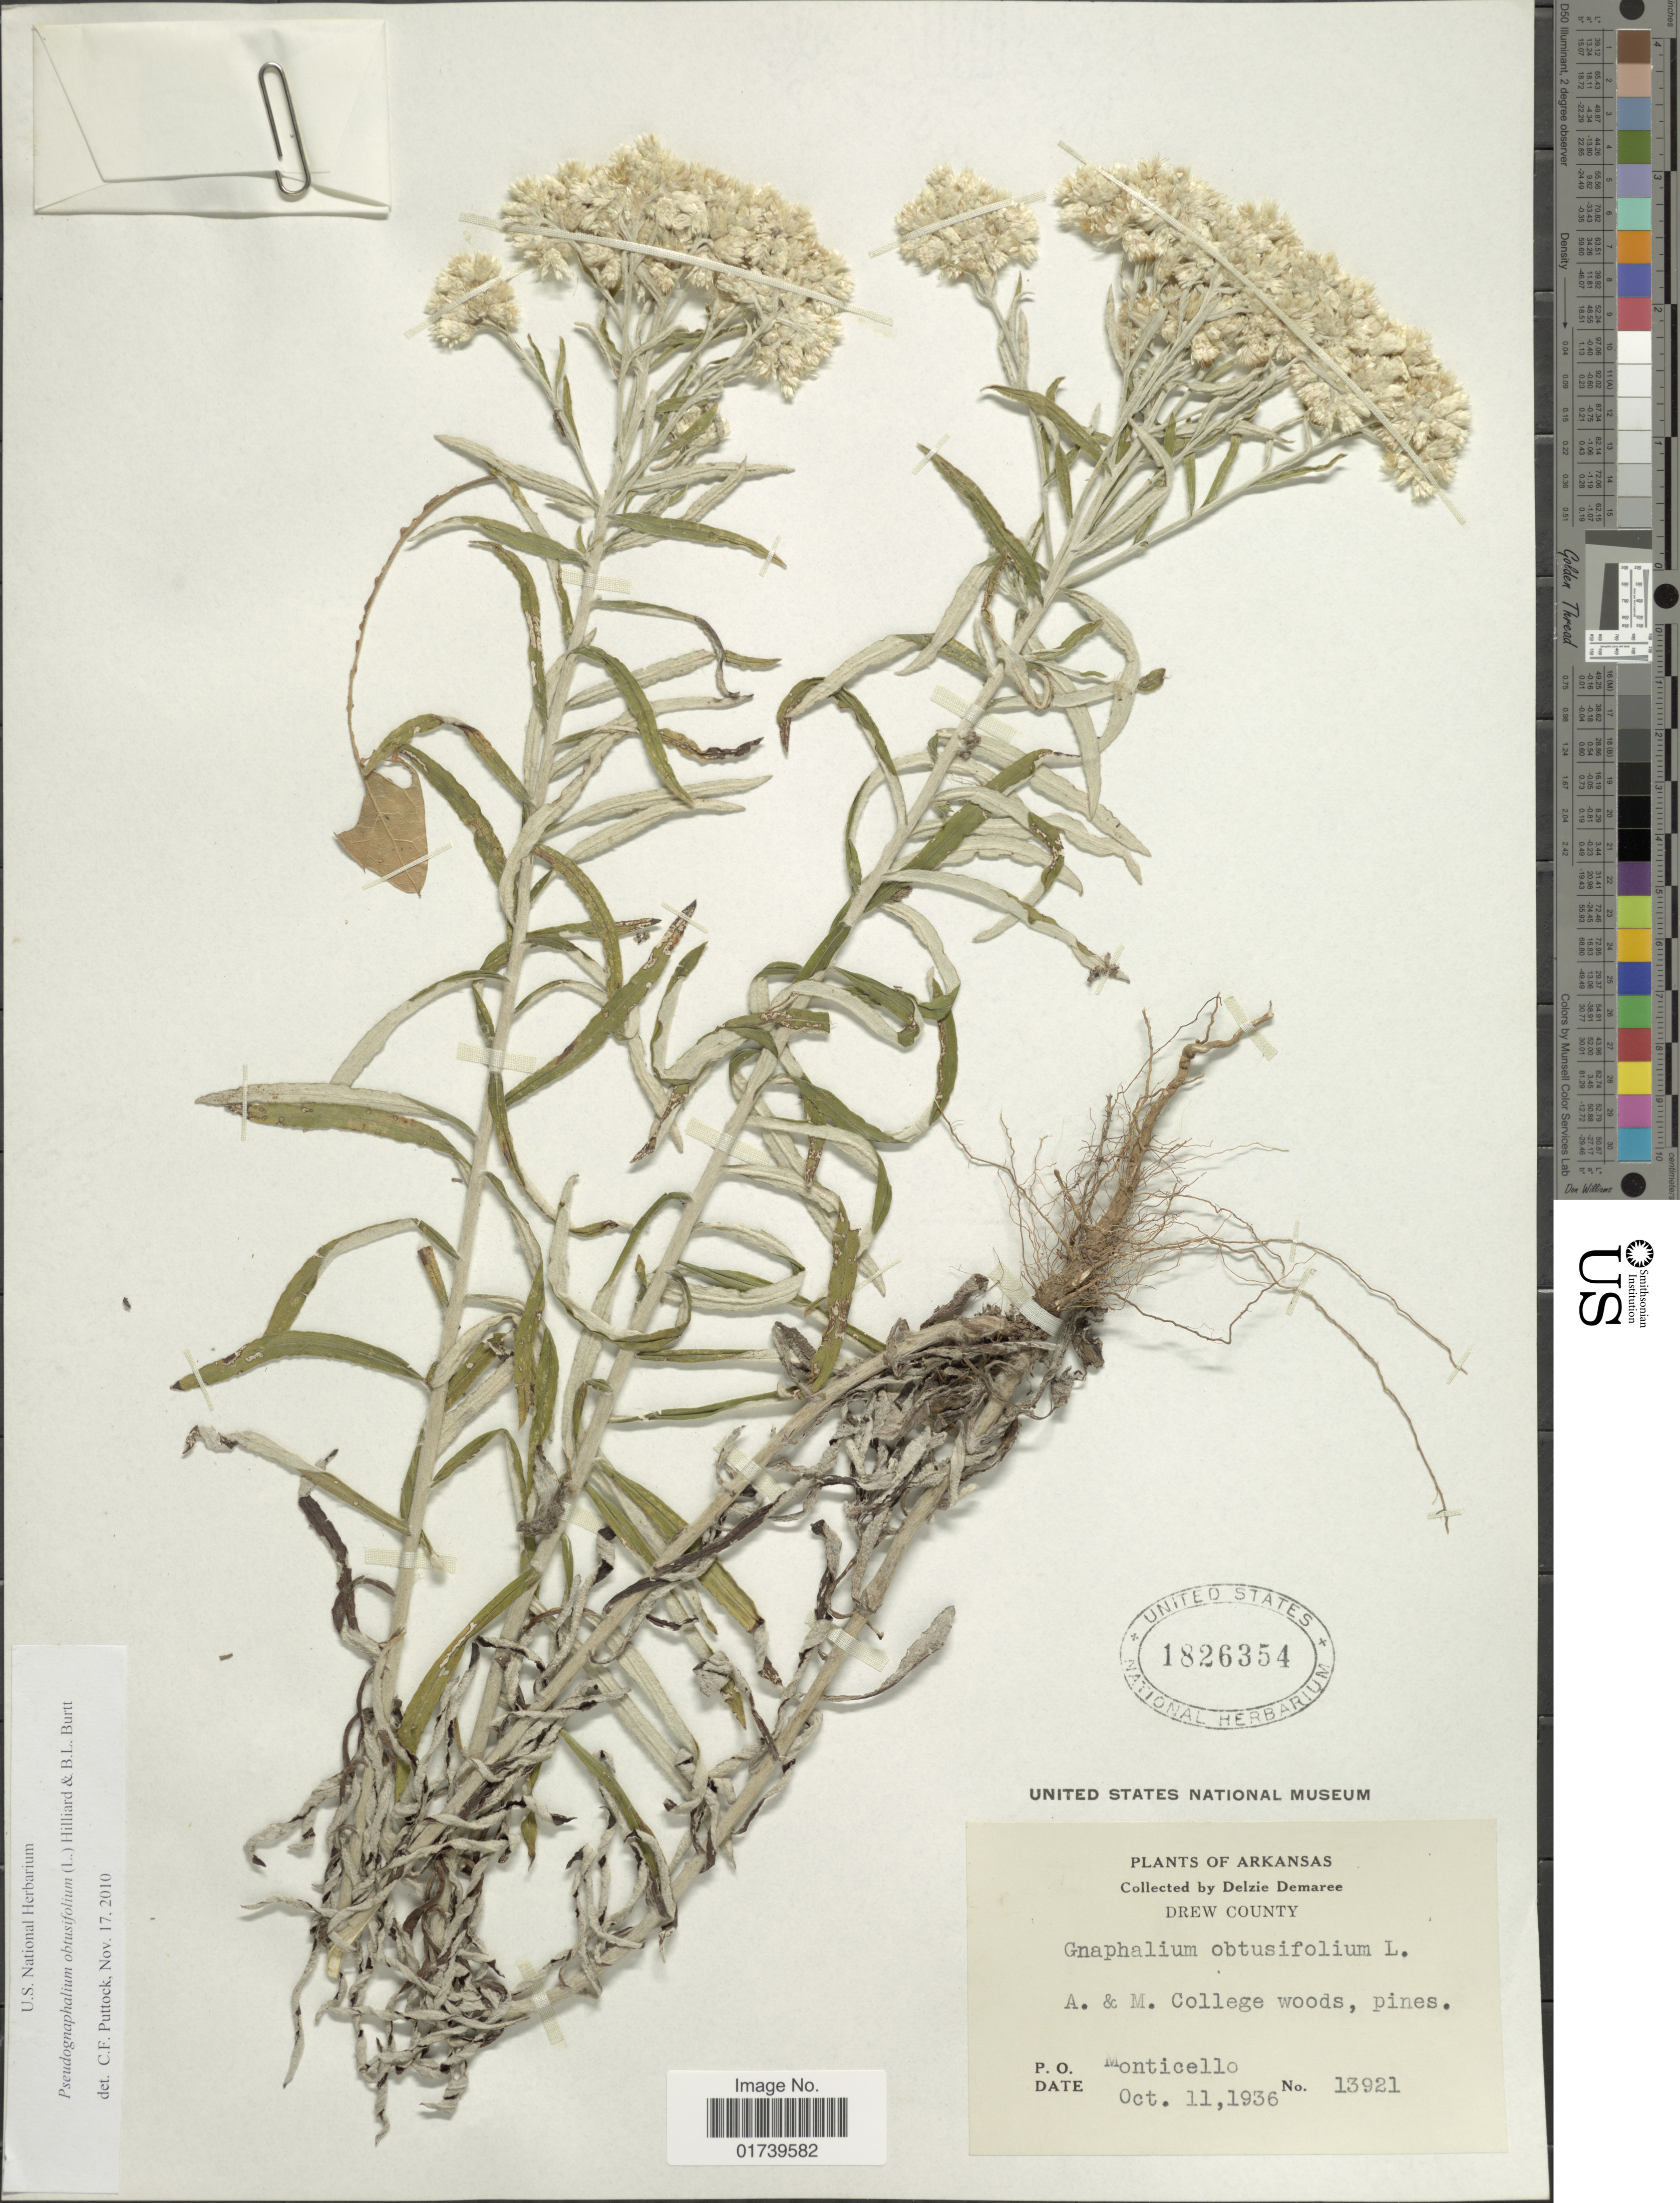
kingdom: Plantae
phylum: Tracheophyta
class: Magnoliopsida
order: Asterales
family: Asteraceae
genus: Pseudognaphalium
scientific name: Pseudognaphalium obtusifolium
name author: (L.) Hilliard & B.L. Burtt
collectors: D. Demaree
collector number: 13921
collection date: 1936-10-11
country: United States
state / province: Arkansas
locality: Drew County, A. & M. College woods, p. O. Monticello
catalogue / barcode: US 1826354